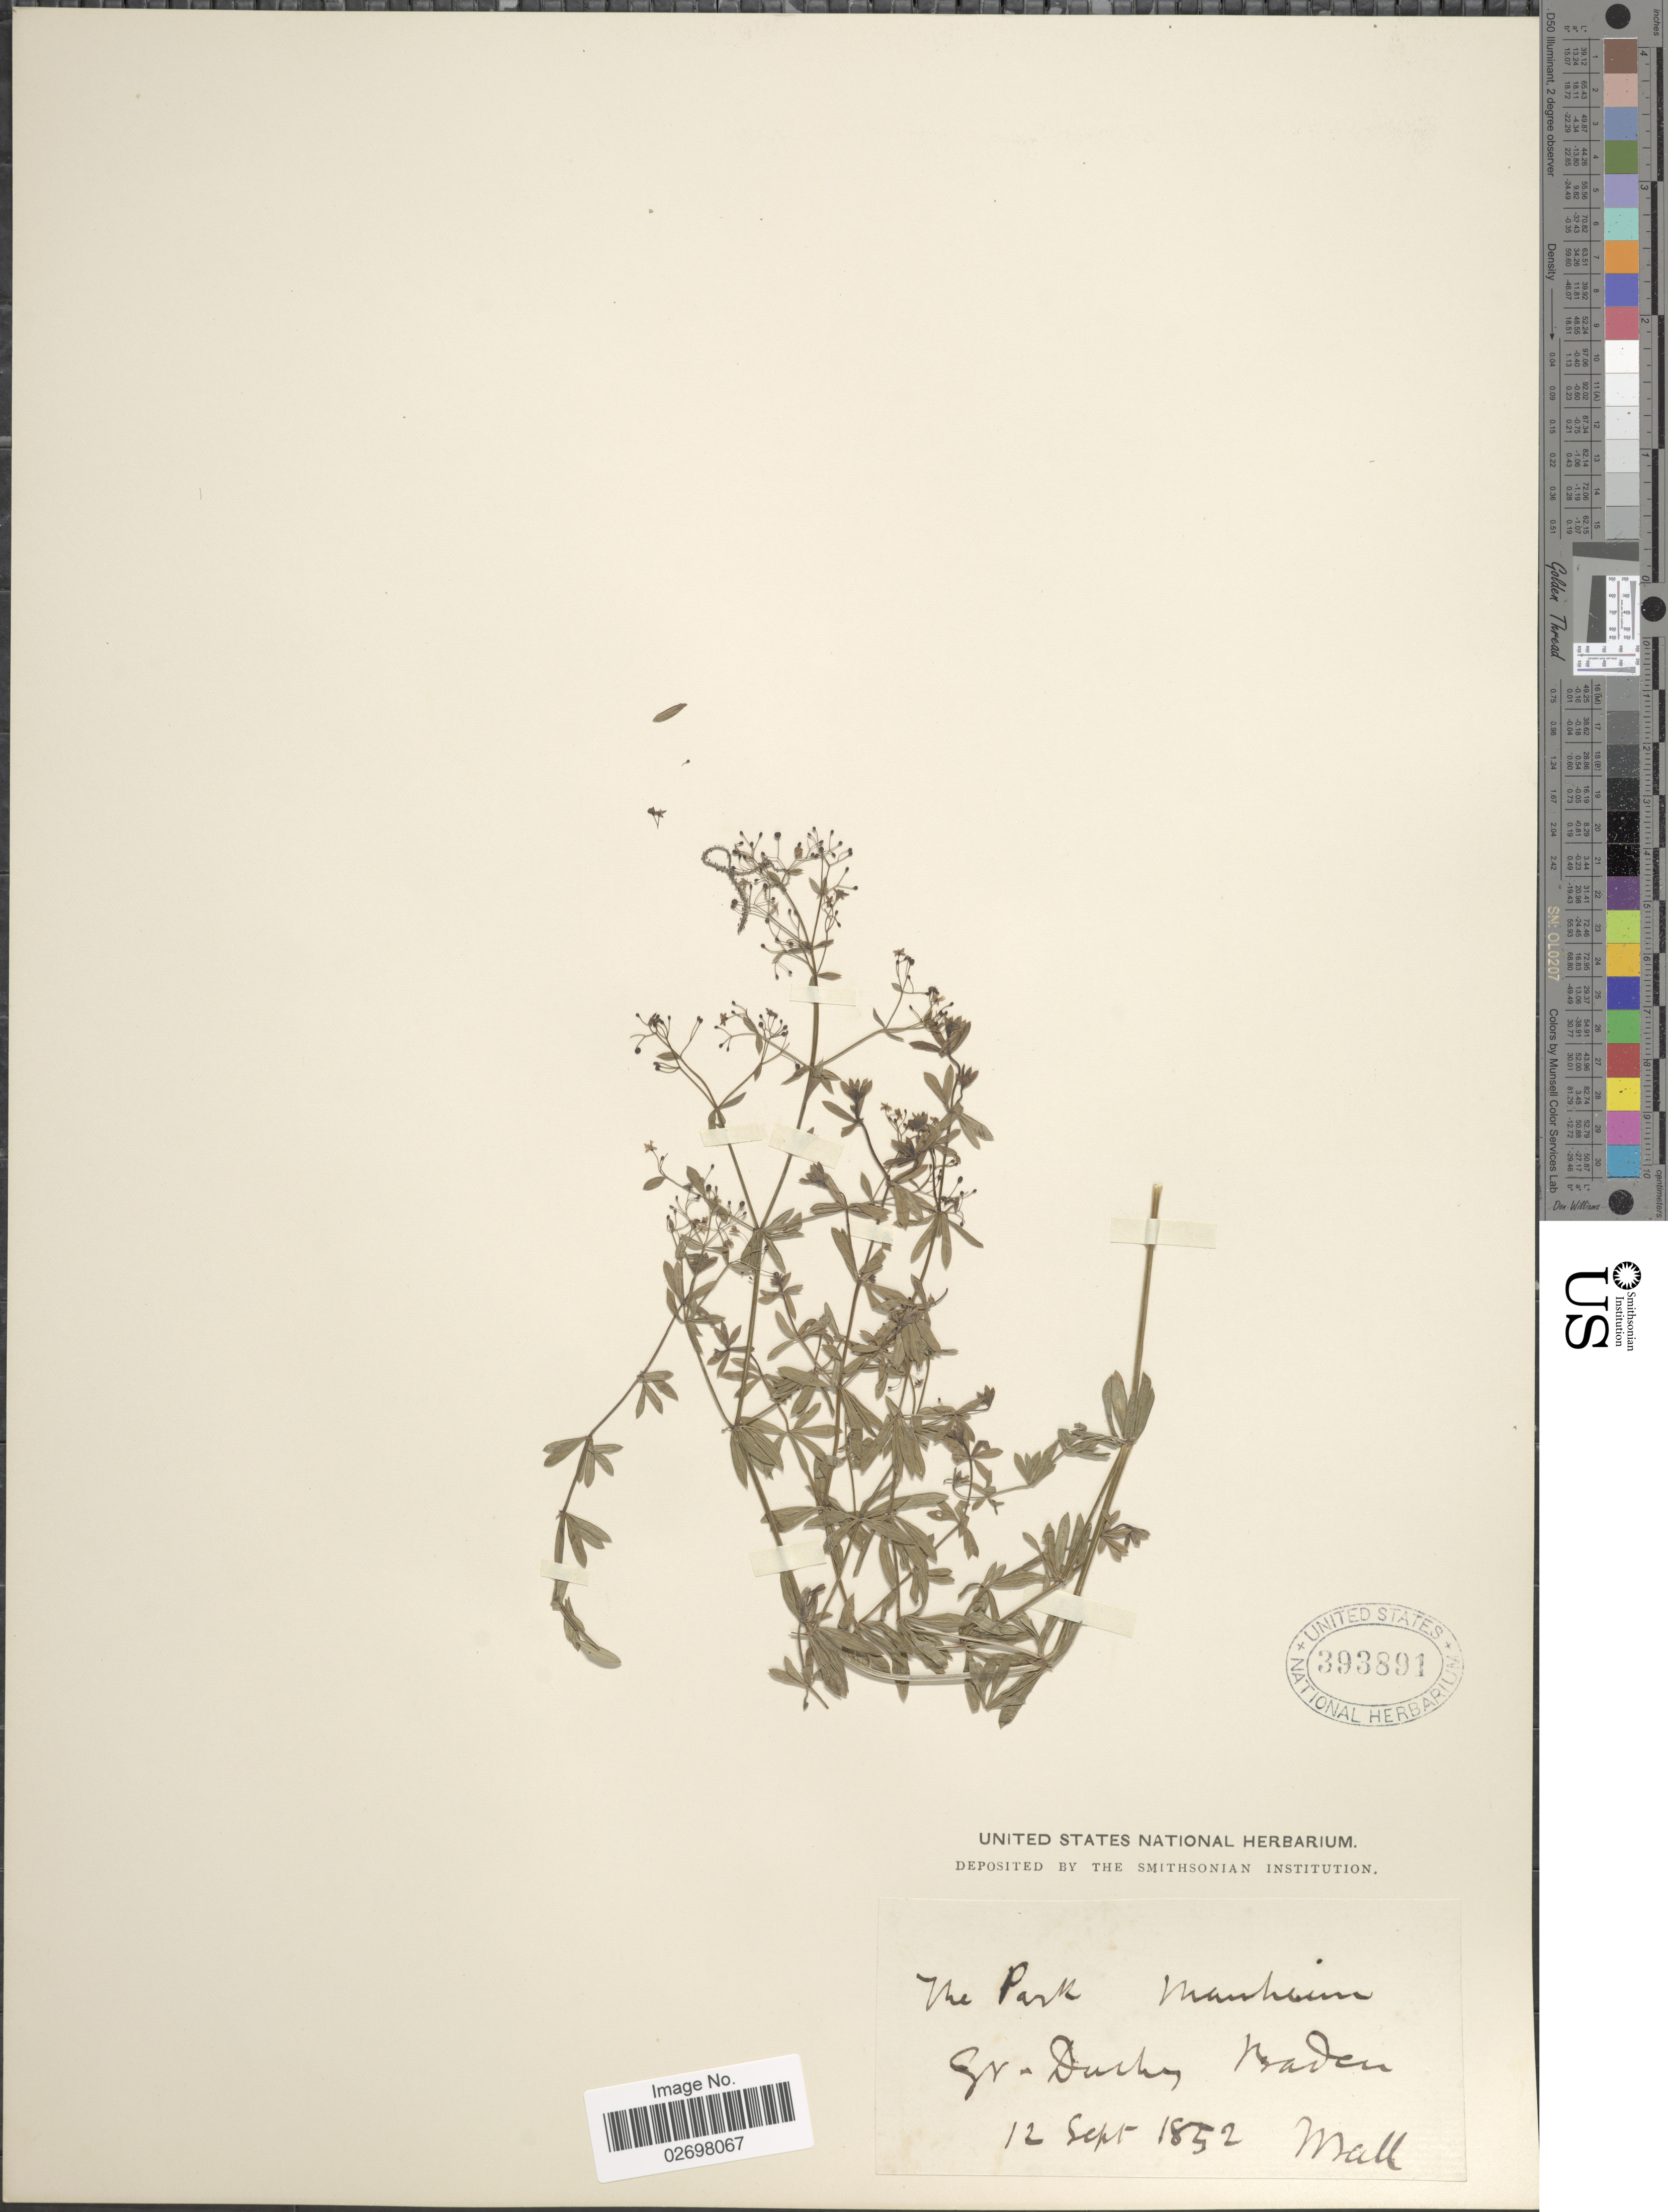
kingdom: Plantae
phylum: Tracheophyta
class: Magnoliopsida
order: Gentianales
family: Rubiaceae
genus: Galium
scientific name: Galium sp.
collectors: J. Ball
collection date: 1852-09-12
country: Germany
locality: The Park Mannheim Gr - Duchy Baden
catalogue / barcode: US 393891